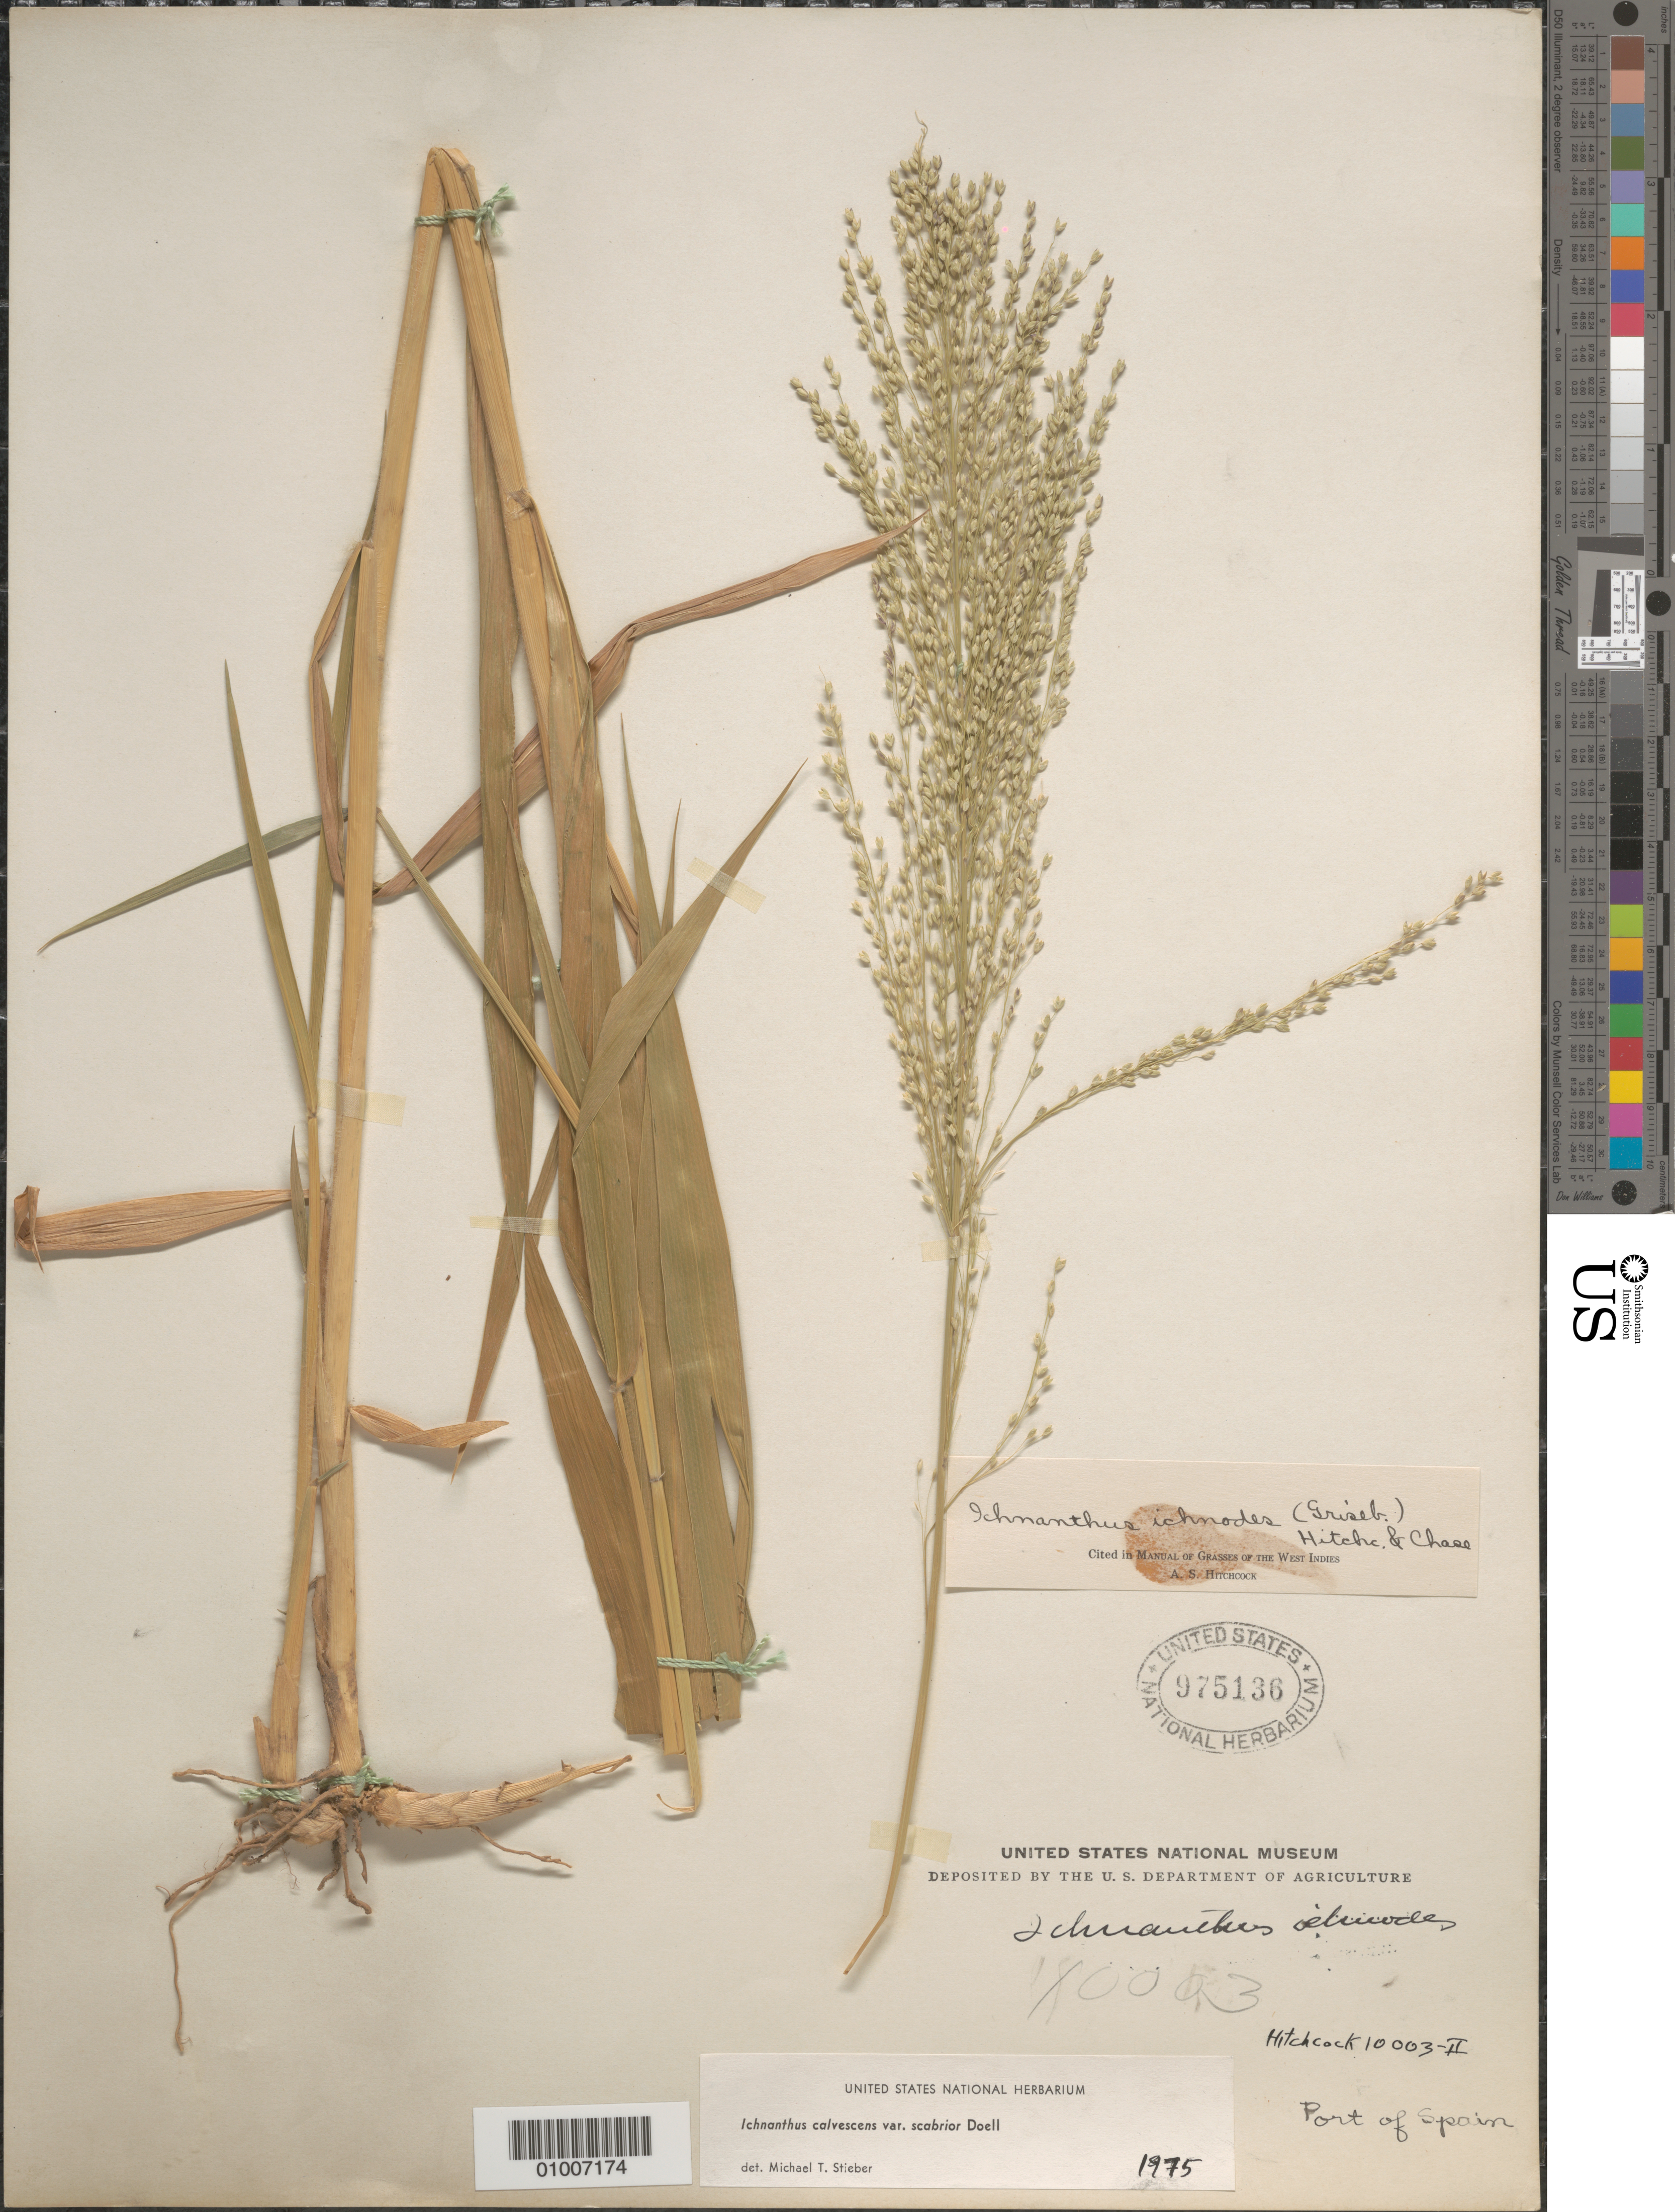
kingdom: Plantae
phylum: Tracheophyta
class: Liliopsida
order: Poales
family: Poaceae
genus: Ichnanthus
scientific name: Ichnanthus calvescens var. scabrior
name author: Döll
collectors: A. S. Hitchcock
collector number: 10003-II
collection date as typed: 28 Nov 1912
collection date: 1912-11-28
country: Trinidad and Tobago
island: Trinidad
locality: Port of Spain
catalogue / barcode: US 975136